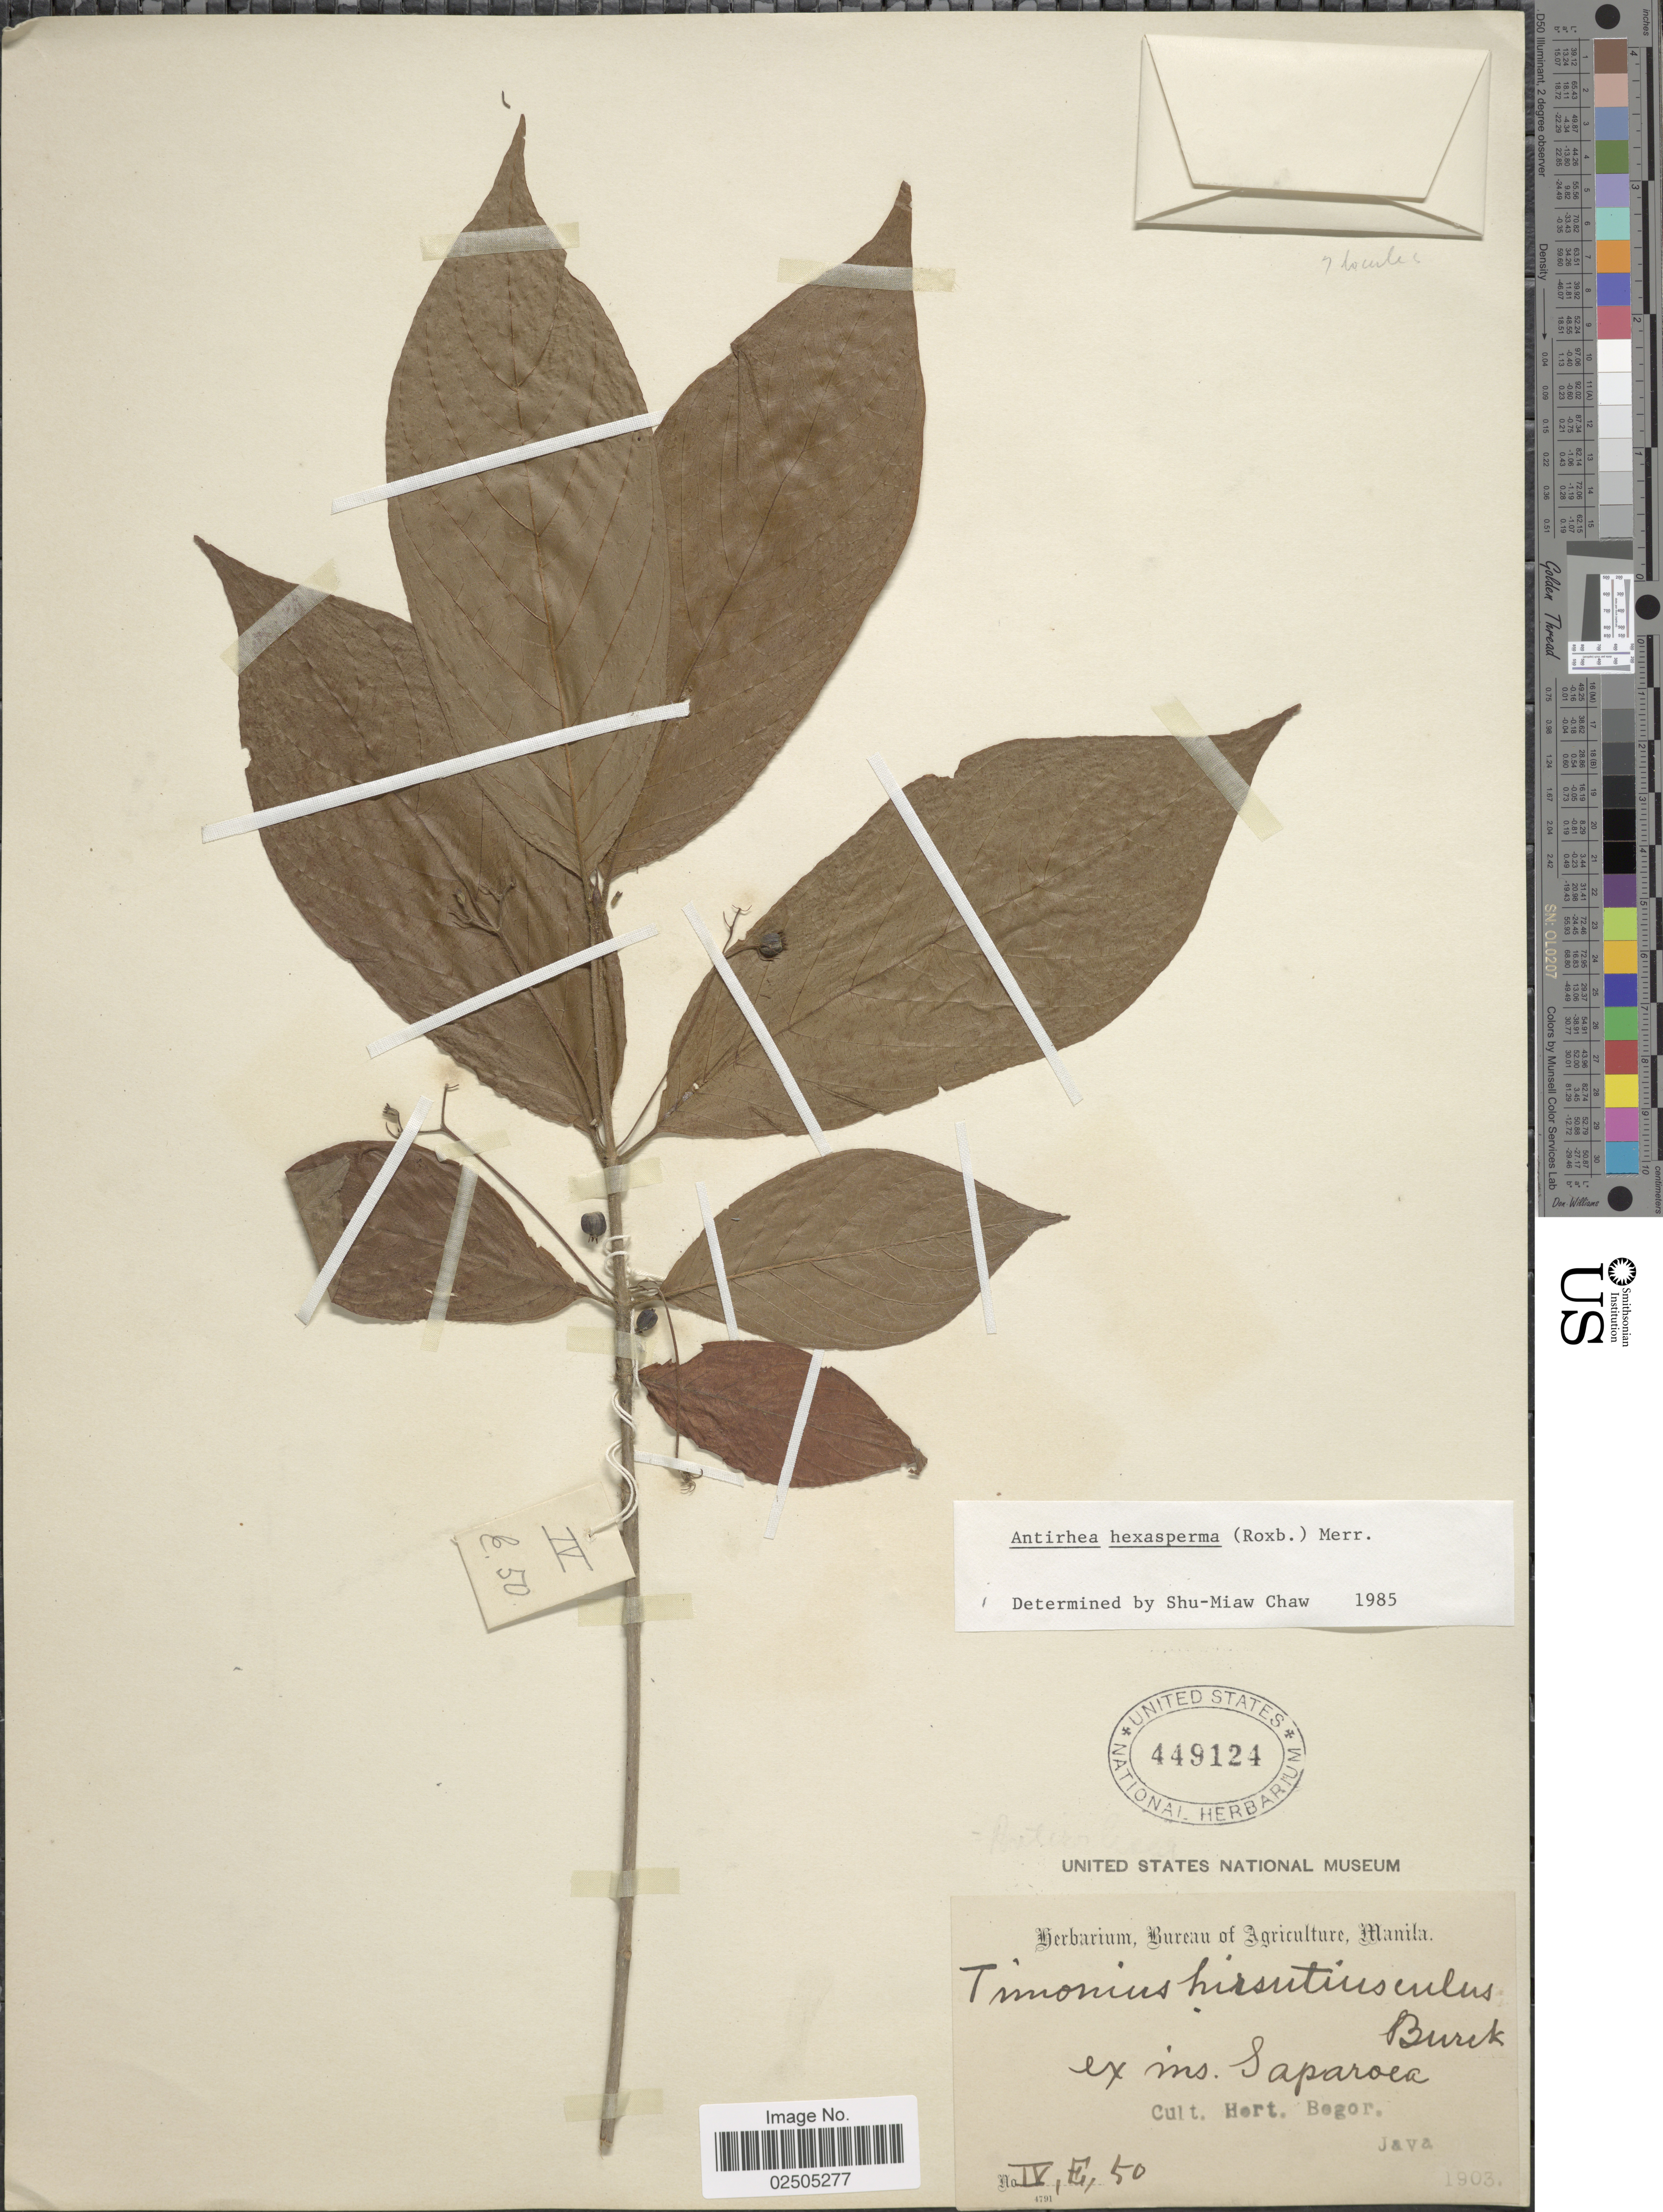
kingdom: Plantae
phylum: Tracheophyta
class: Magnoliopsida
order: Gentianales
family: Rubiaceae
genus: Antirhea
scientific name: Antirhea hexasperma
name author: (Roxb.) Merr.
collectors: ex Herb. Bur. Agric. Manila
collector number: IVE50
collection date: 1903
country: Indonesia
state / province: Java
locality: Hort. Begor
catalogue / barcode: US 449124